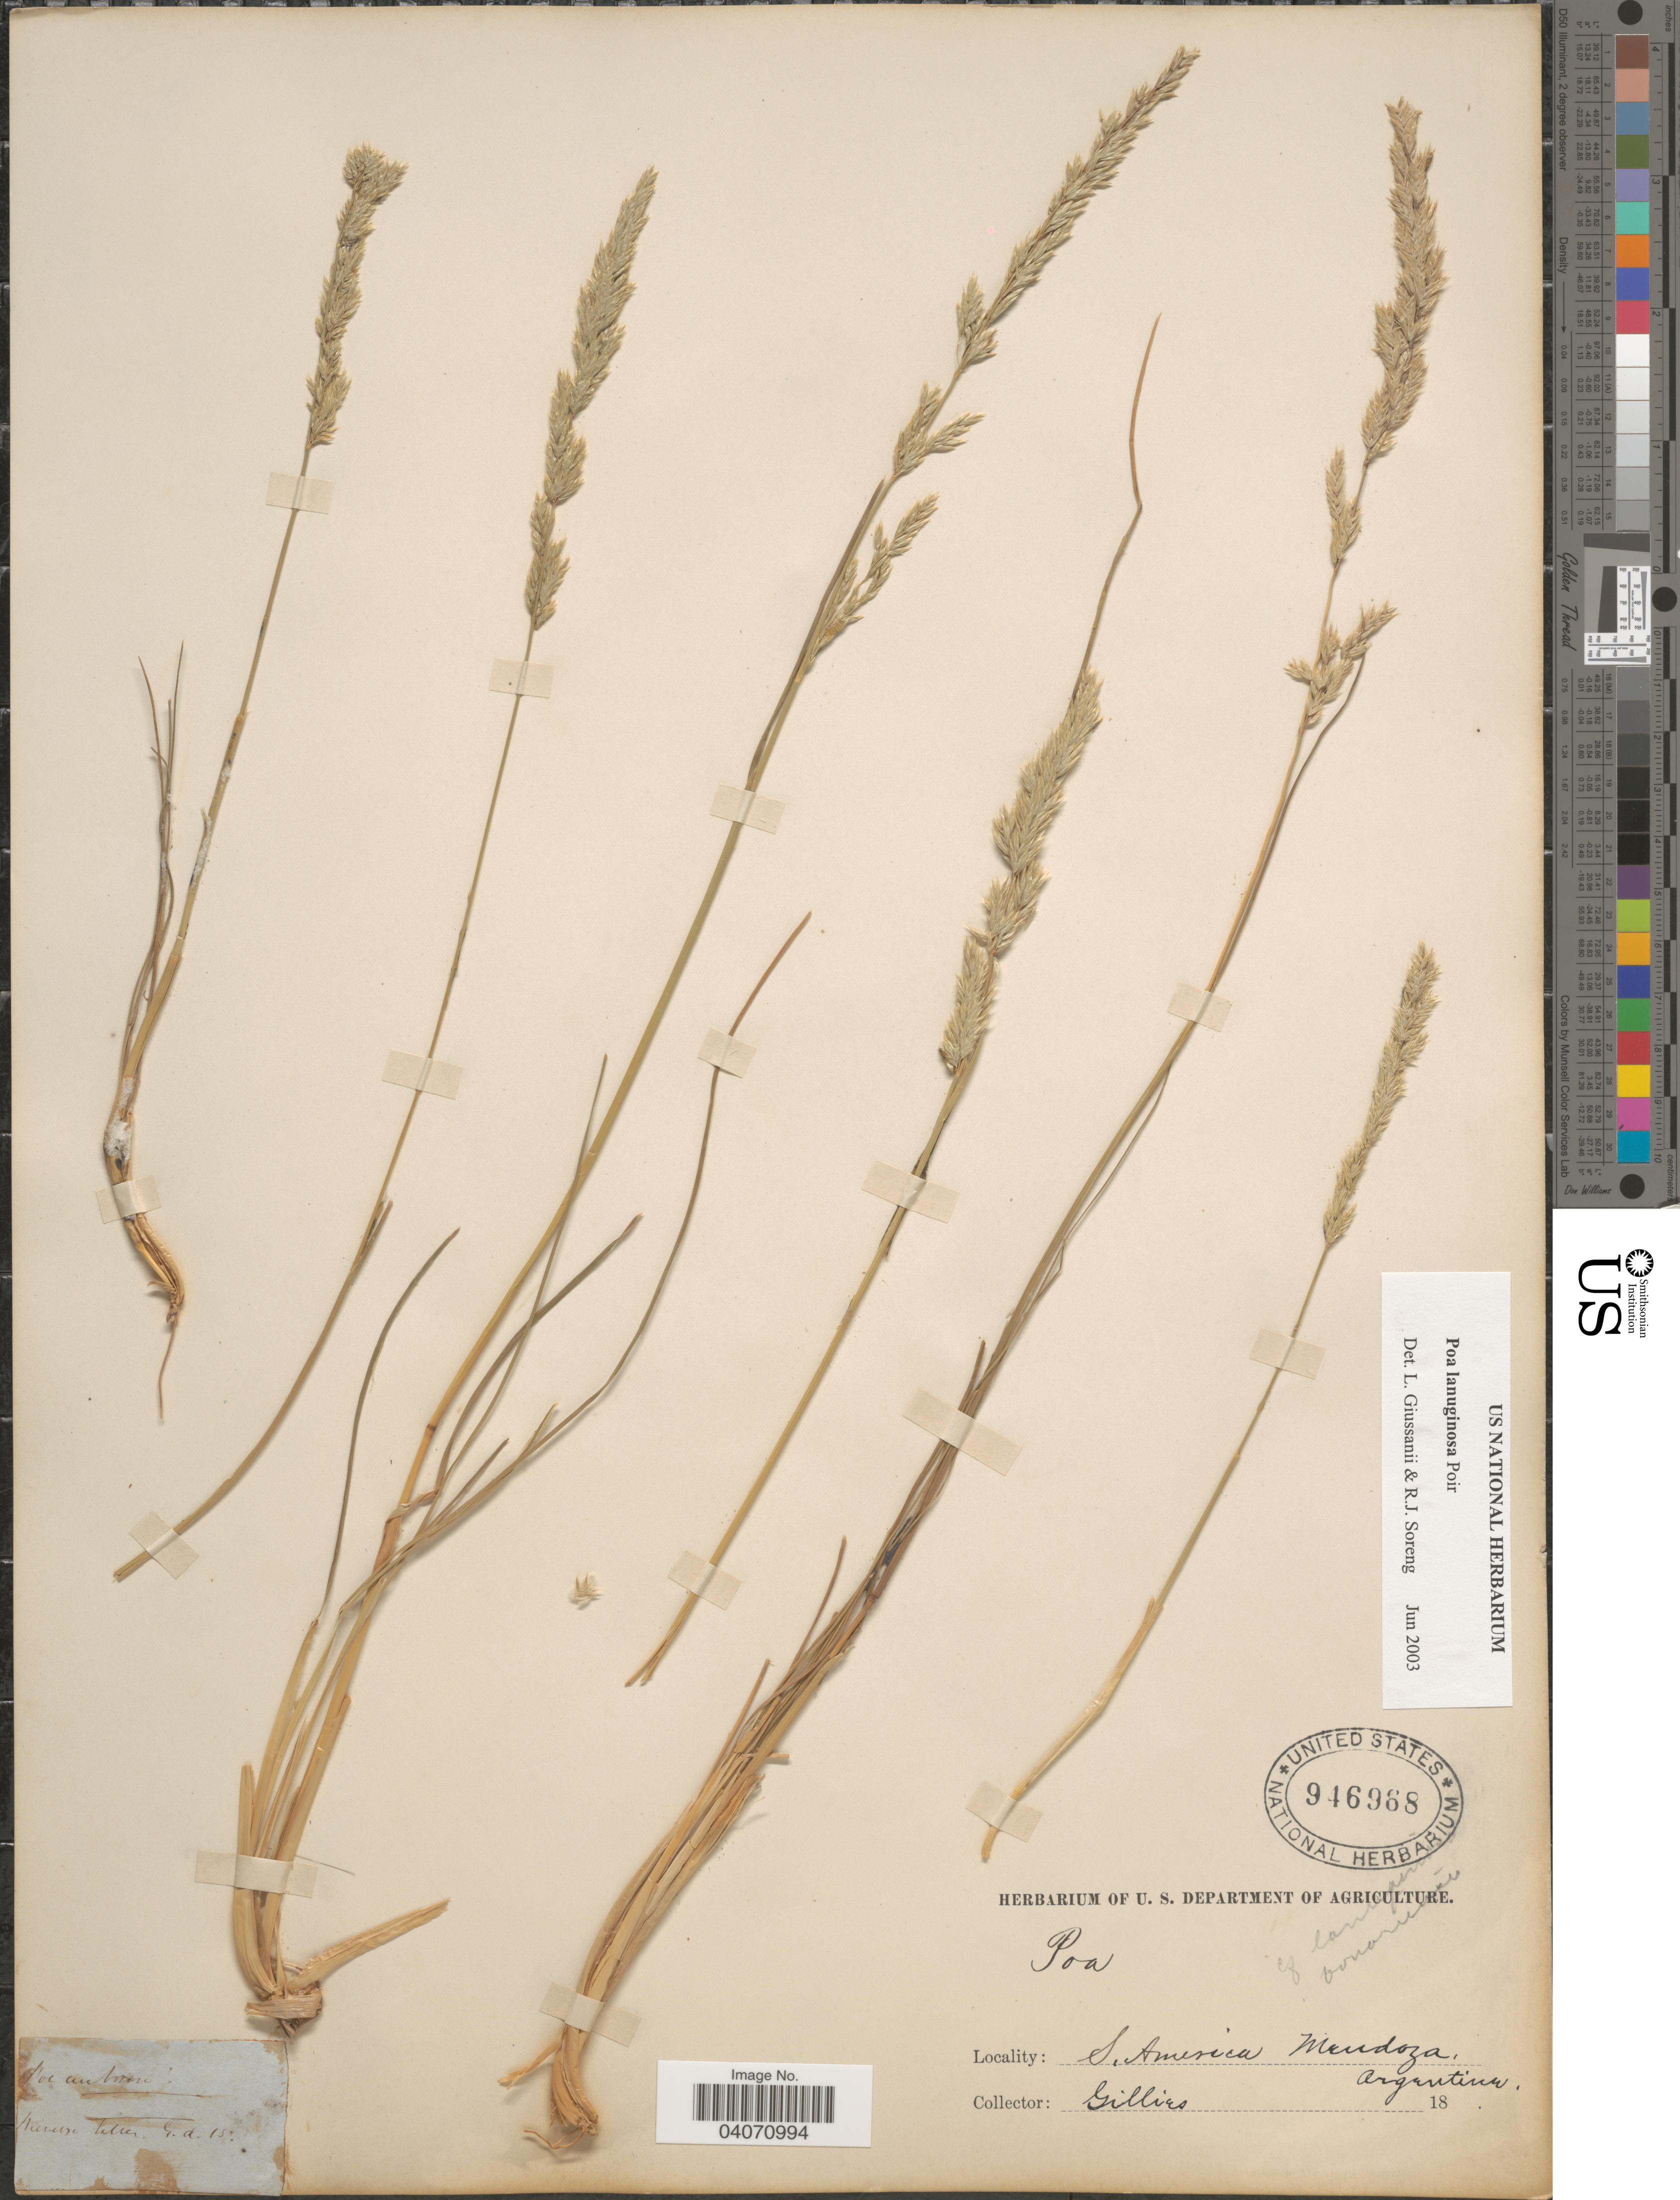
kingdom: Plantae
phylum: Tracheophyta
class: Liliopsida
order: Poales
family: Poaceae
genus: Poa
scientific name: Poa lanuginosa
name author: Poir.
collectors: J. Gillies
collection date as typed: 18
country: Argentina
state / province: Mendoza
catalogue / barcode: US 946968